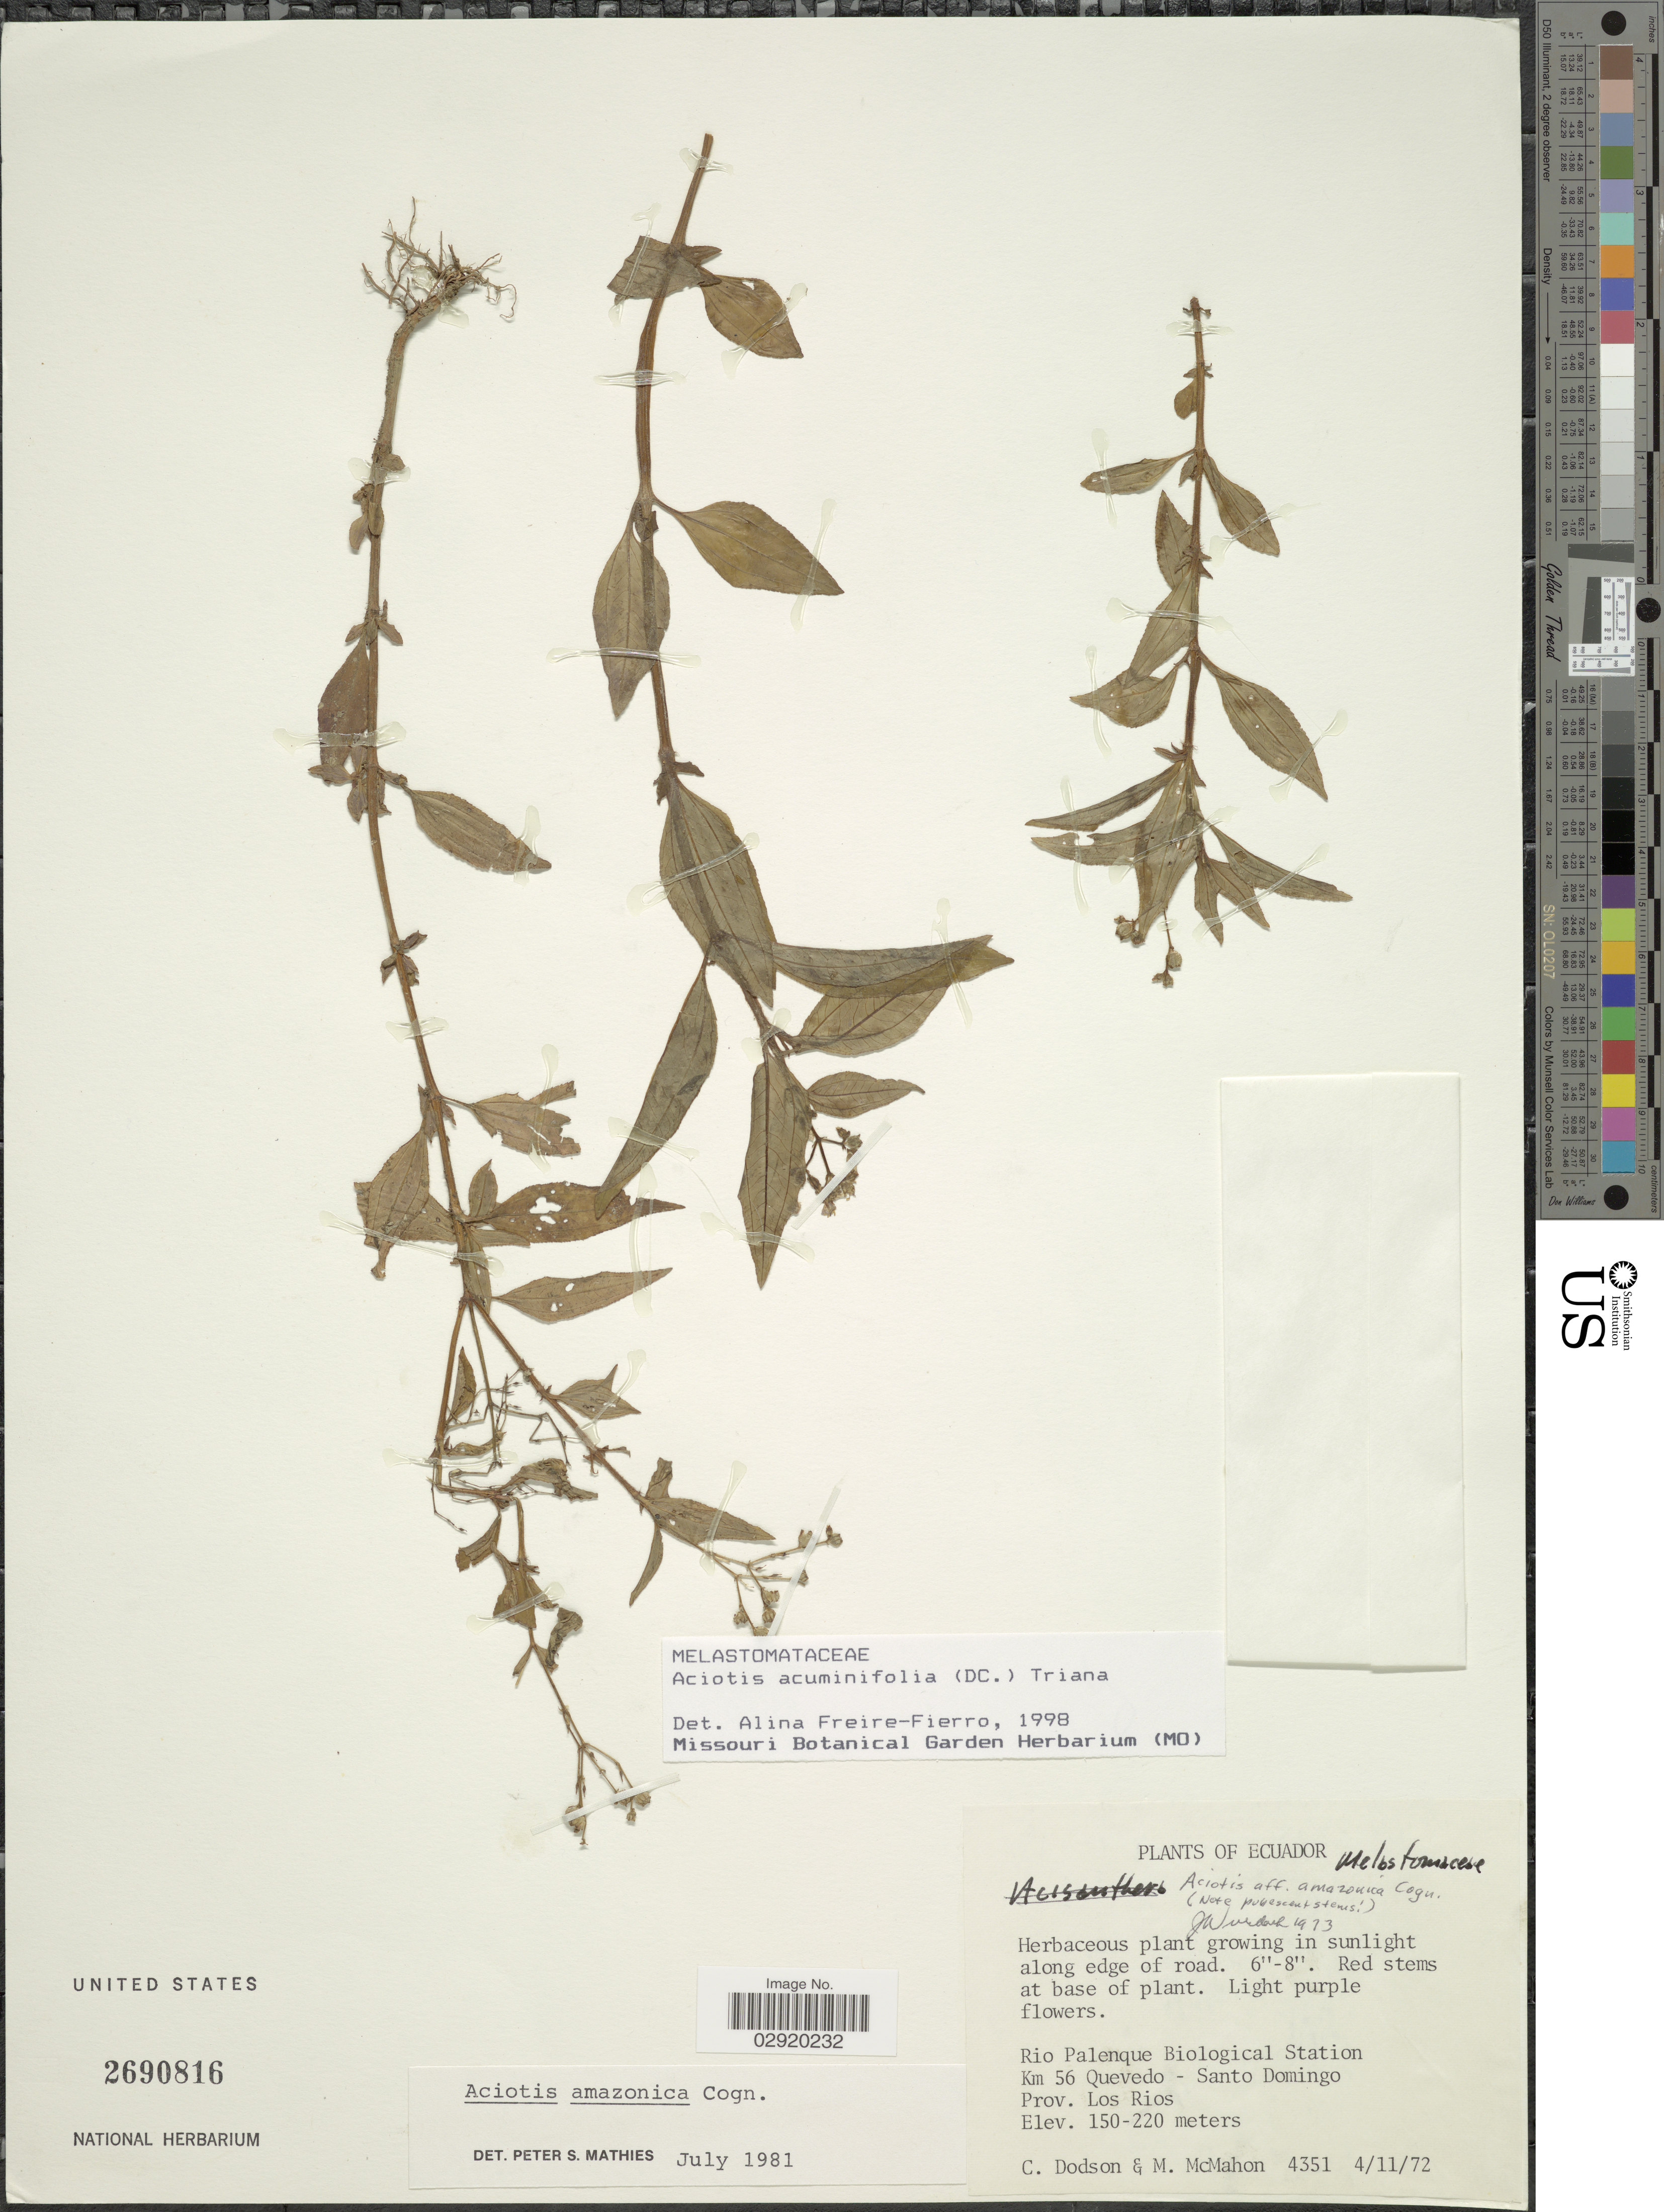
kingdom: Plantae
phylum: Tracheophyta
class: Magnoliopsida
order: Myrtales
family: Melastomataceae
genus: Aciotis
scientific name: Aciotis acuminifolia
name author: (Mart. ex DC.) Triana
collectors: C. Dodson & M. McMahon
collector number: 4351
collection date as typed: Transcribed d/m/y: 4/11/72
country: Ecuador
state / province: Los Ríos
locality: Rio Palenque Biological Station Km 56 Quevedo - Santo Domingo.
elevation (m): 150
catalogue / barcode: US 2690816